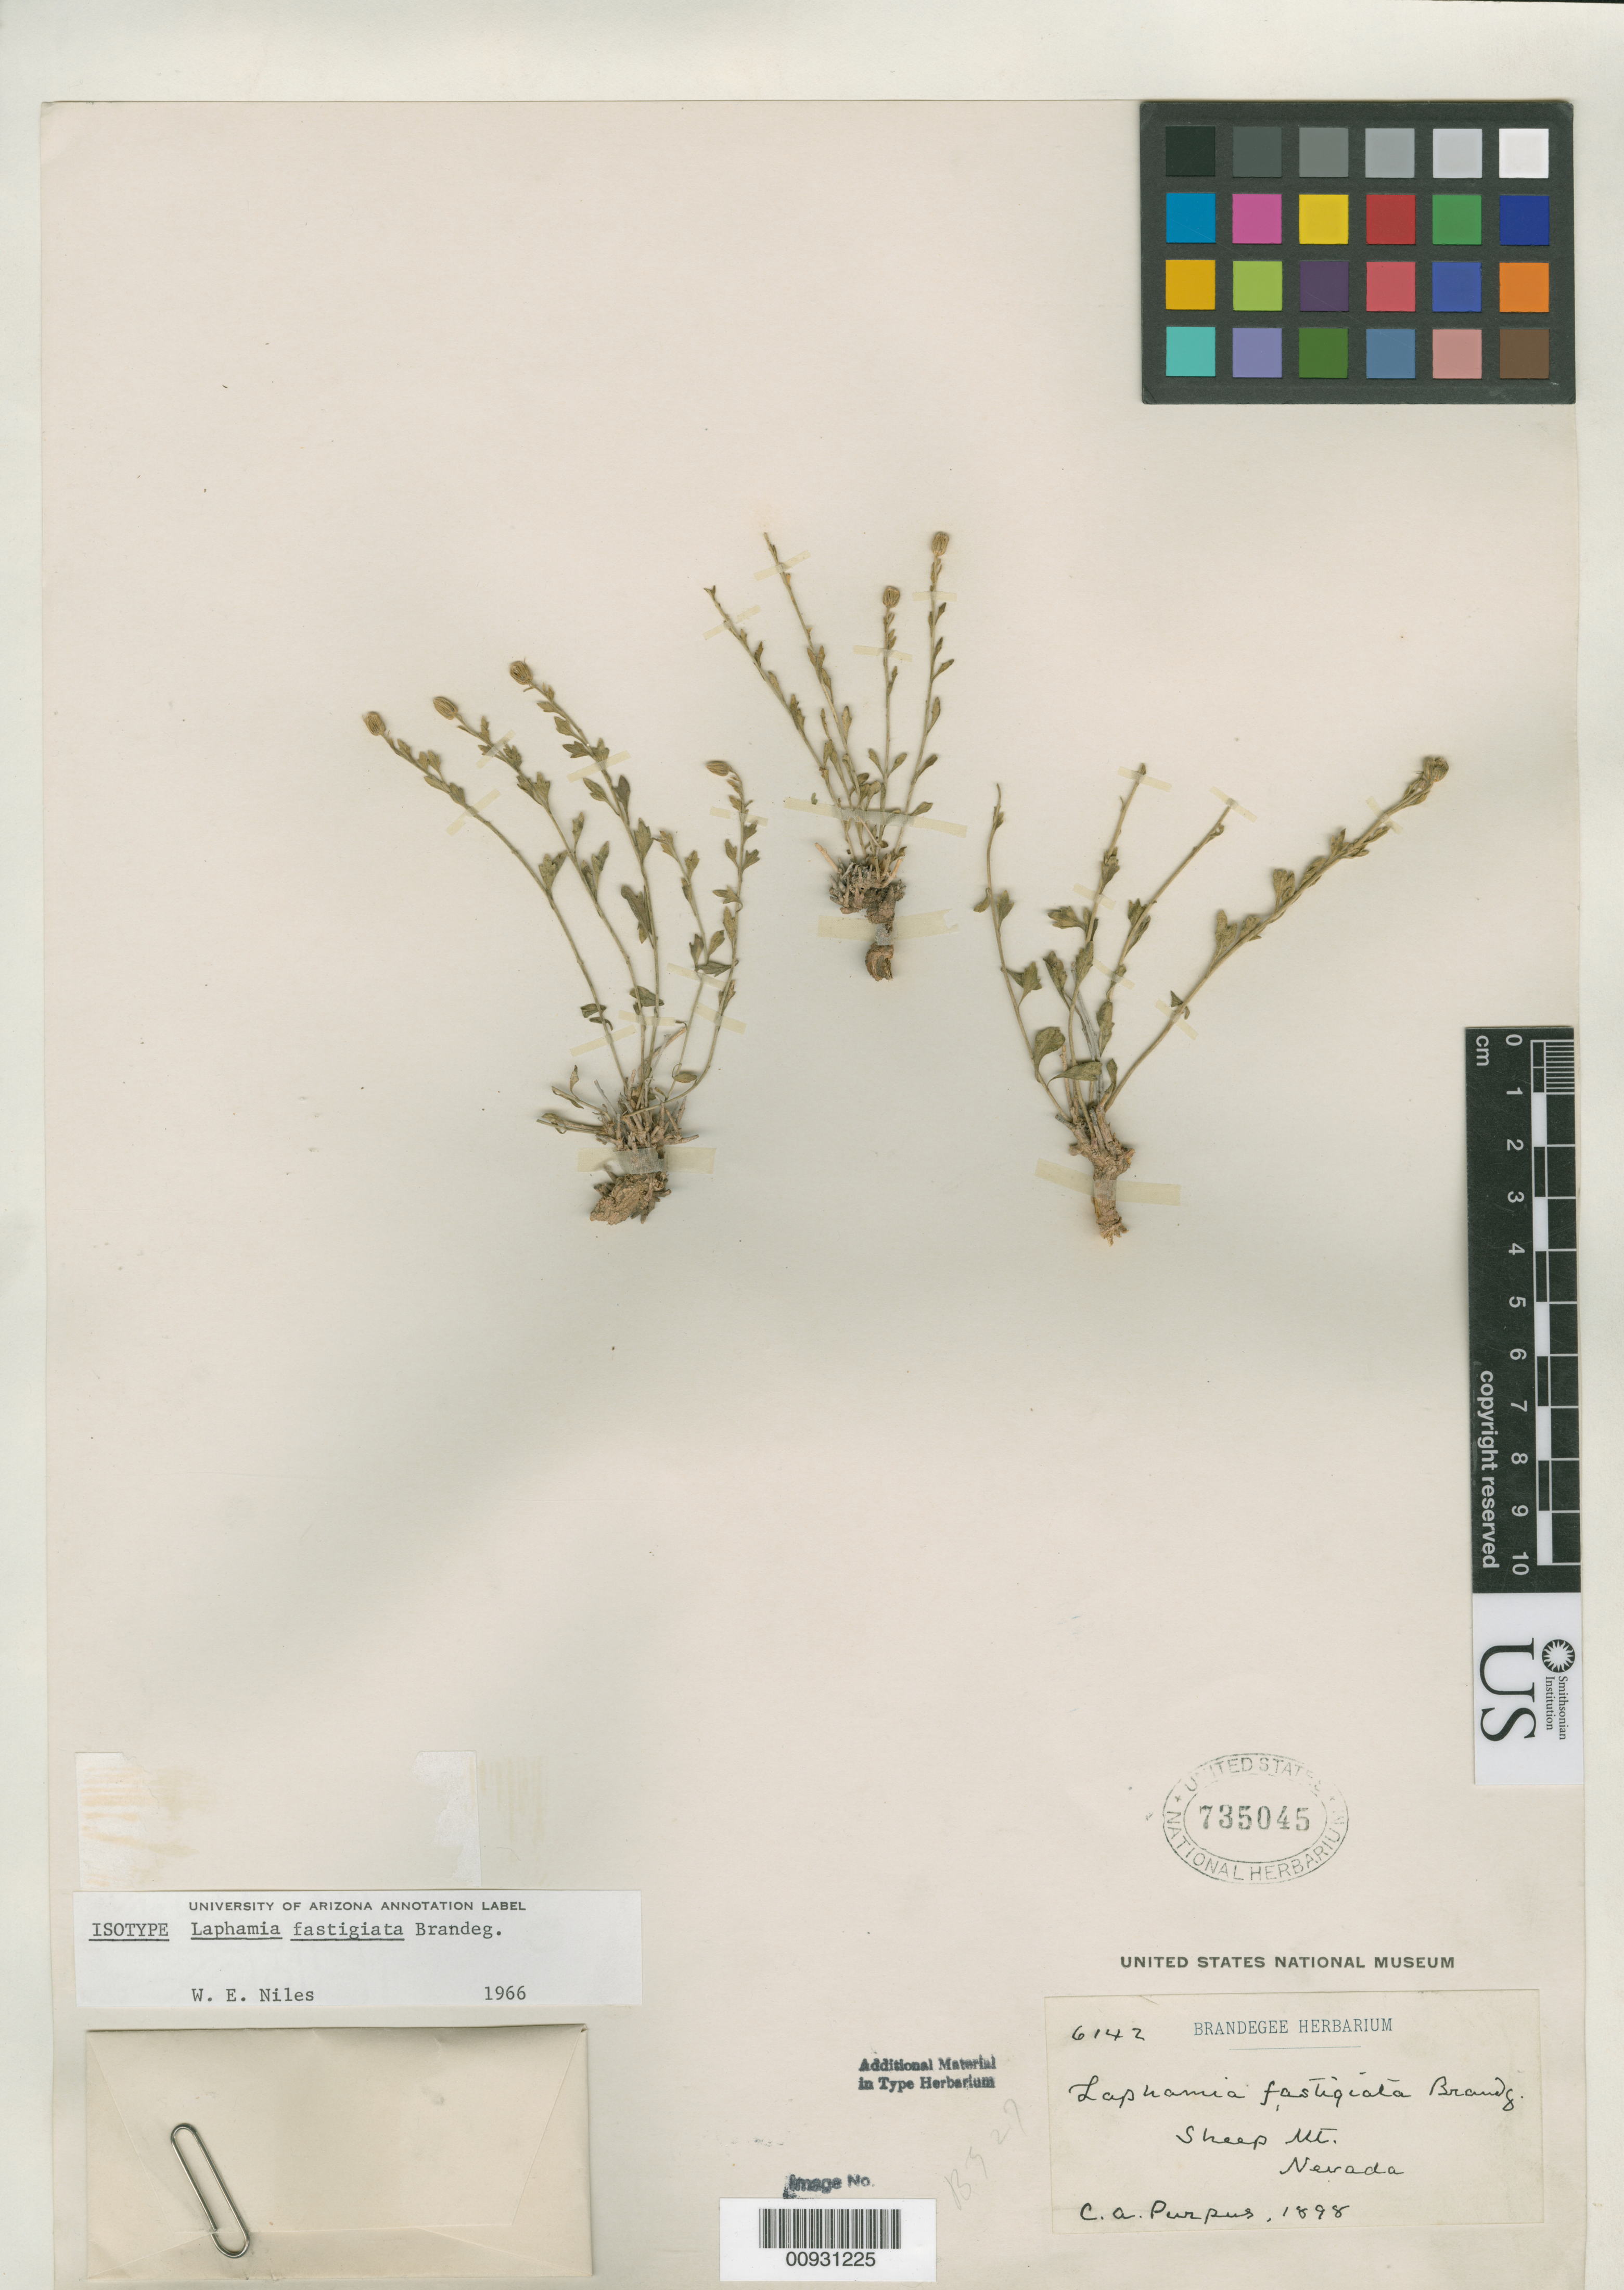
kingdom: Plantae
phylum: Tracheophyta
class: Magnoliopsida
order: Asterales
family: Asteraceae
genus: Laphamia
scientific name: Laphamia fastigiata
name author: Brandegee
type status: Isotype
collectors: C. A. Purpus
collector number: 6142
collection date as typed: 1898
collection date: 1898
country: United States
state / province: Nevada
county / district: Clark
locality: Sheep Mt.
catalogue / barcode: US 735045